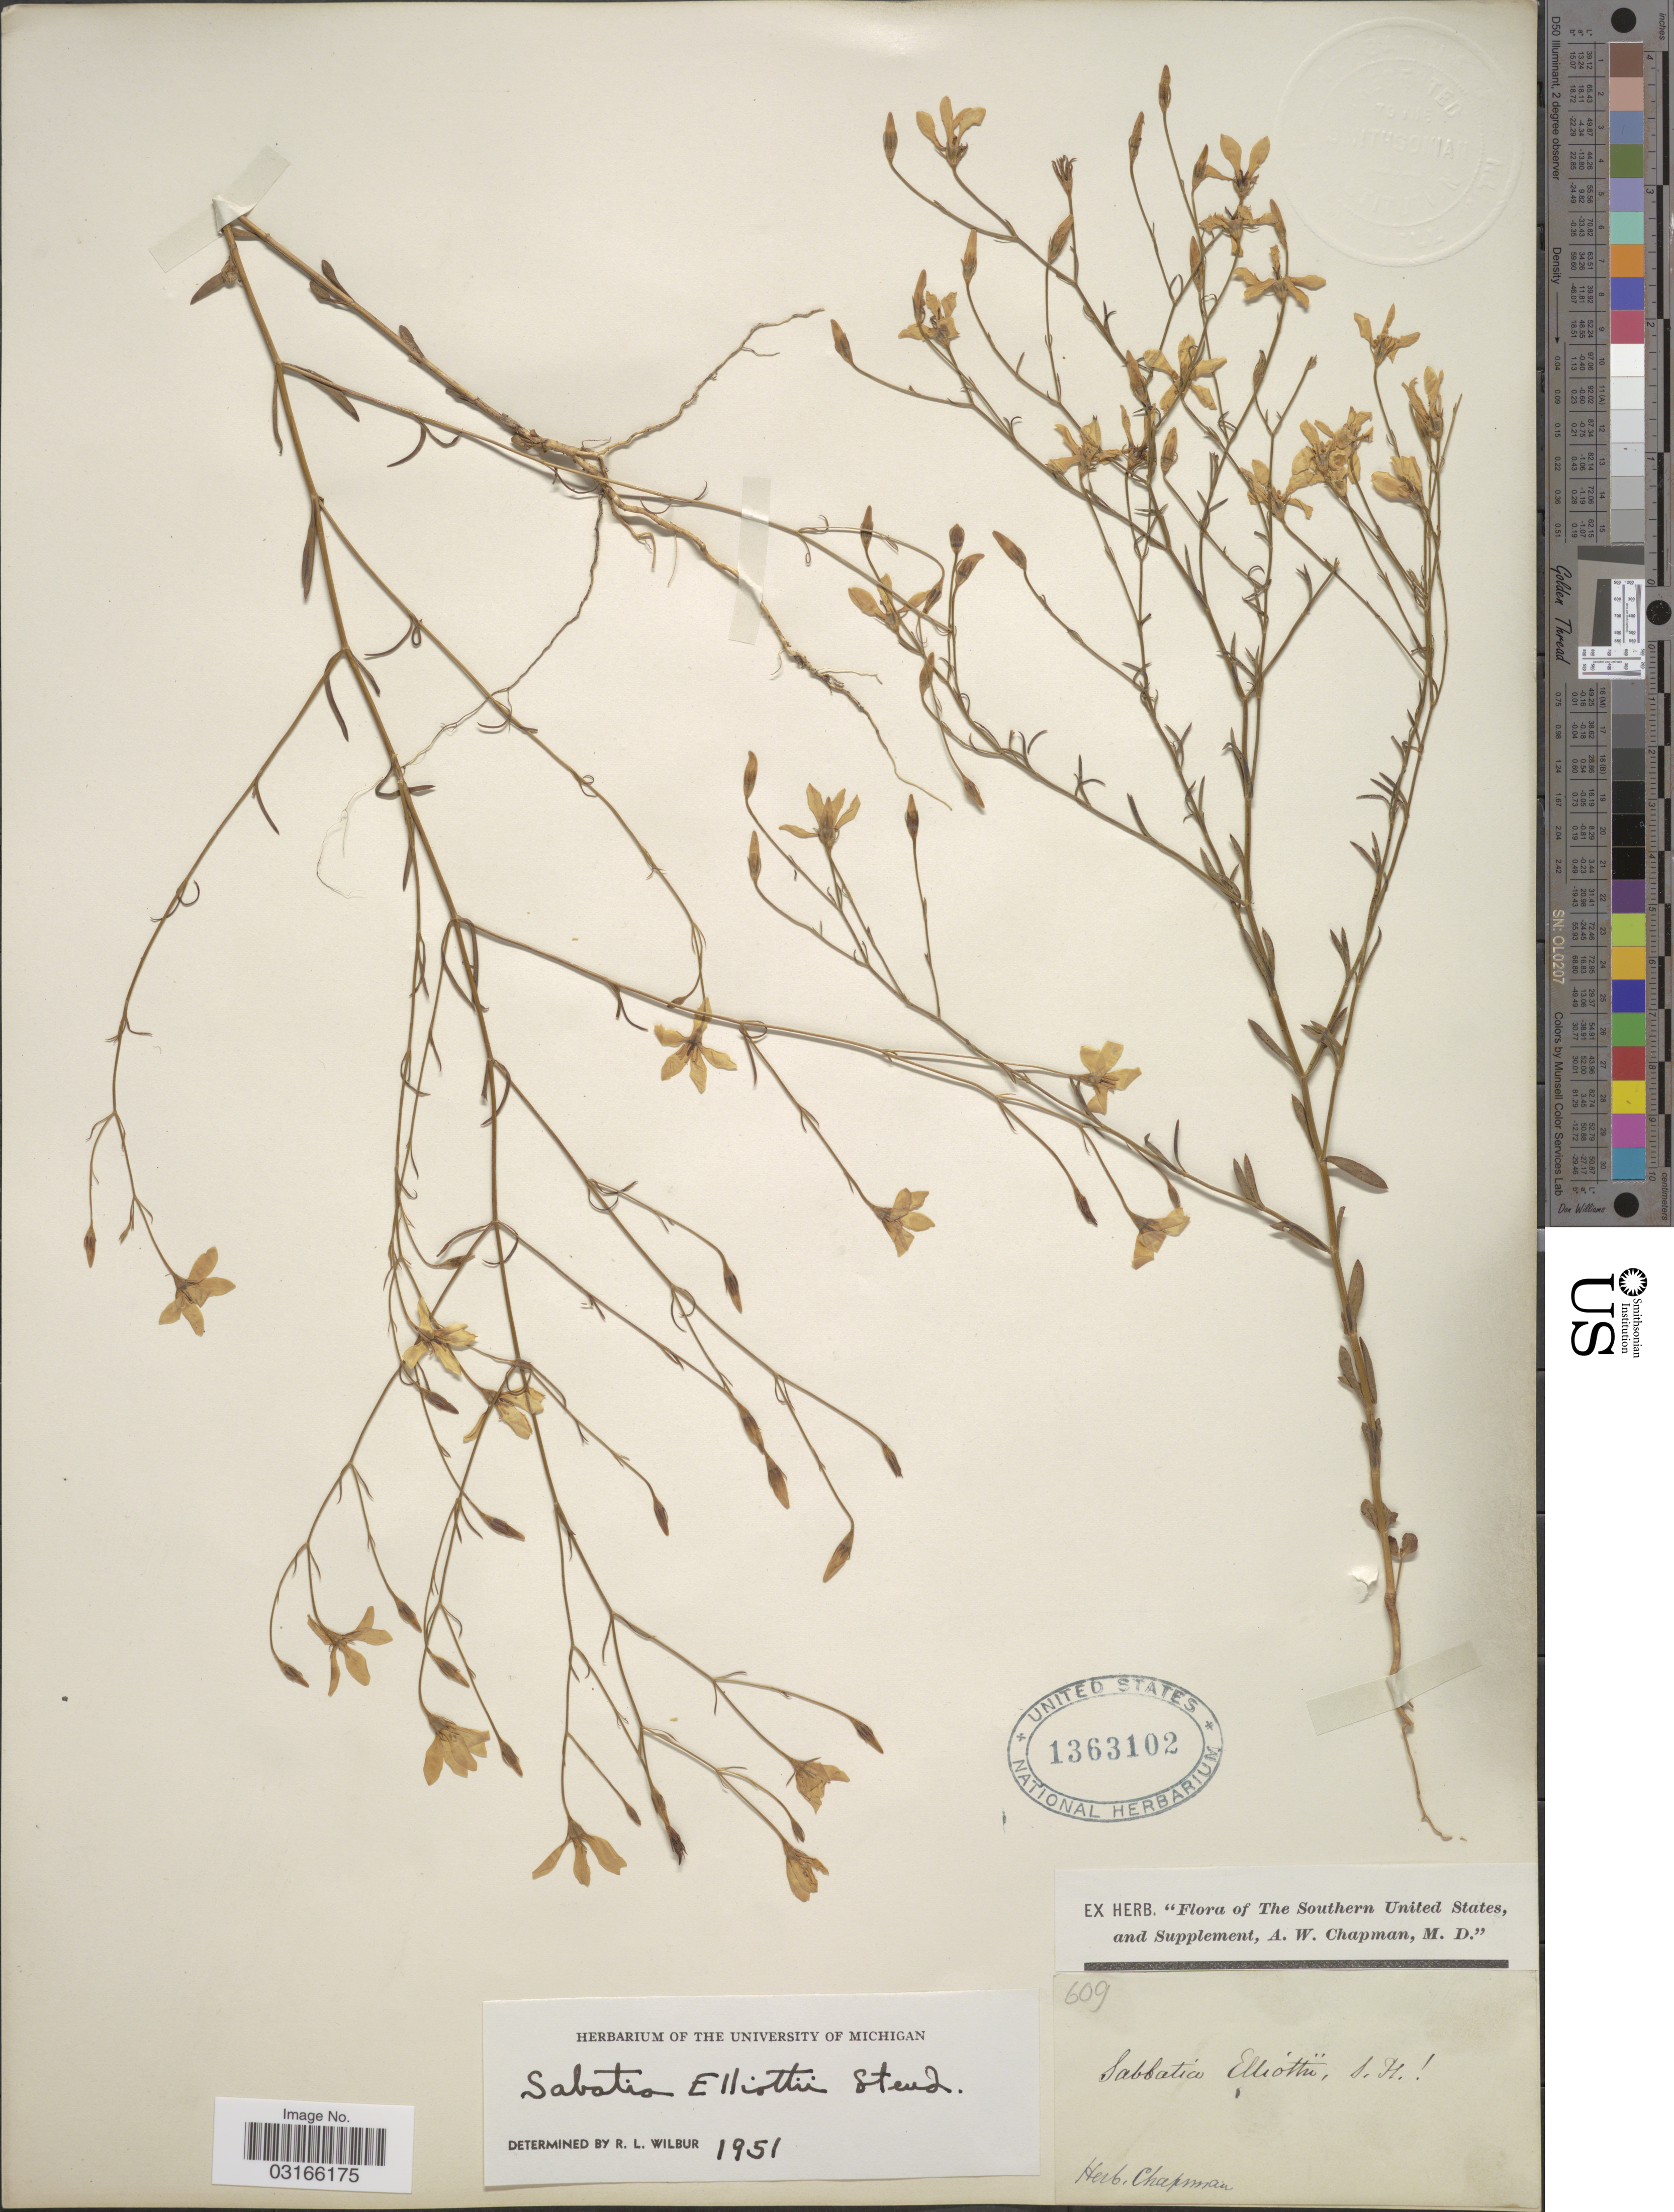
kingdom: Plantae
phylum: Tracheophyta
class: Magnoliopsida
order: Gentianales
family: Gentianaceae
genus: Sabatia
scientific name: Sabatia brevifolia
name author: Raf.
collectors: ex herb. A.W. Chapman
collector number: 609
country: United States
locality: The Southern United States, and Supplement.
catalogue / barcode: US 1363102